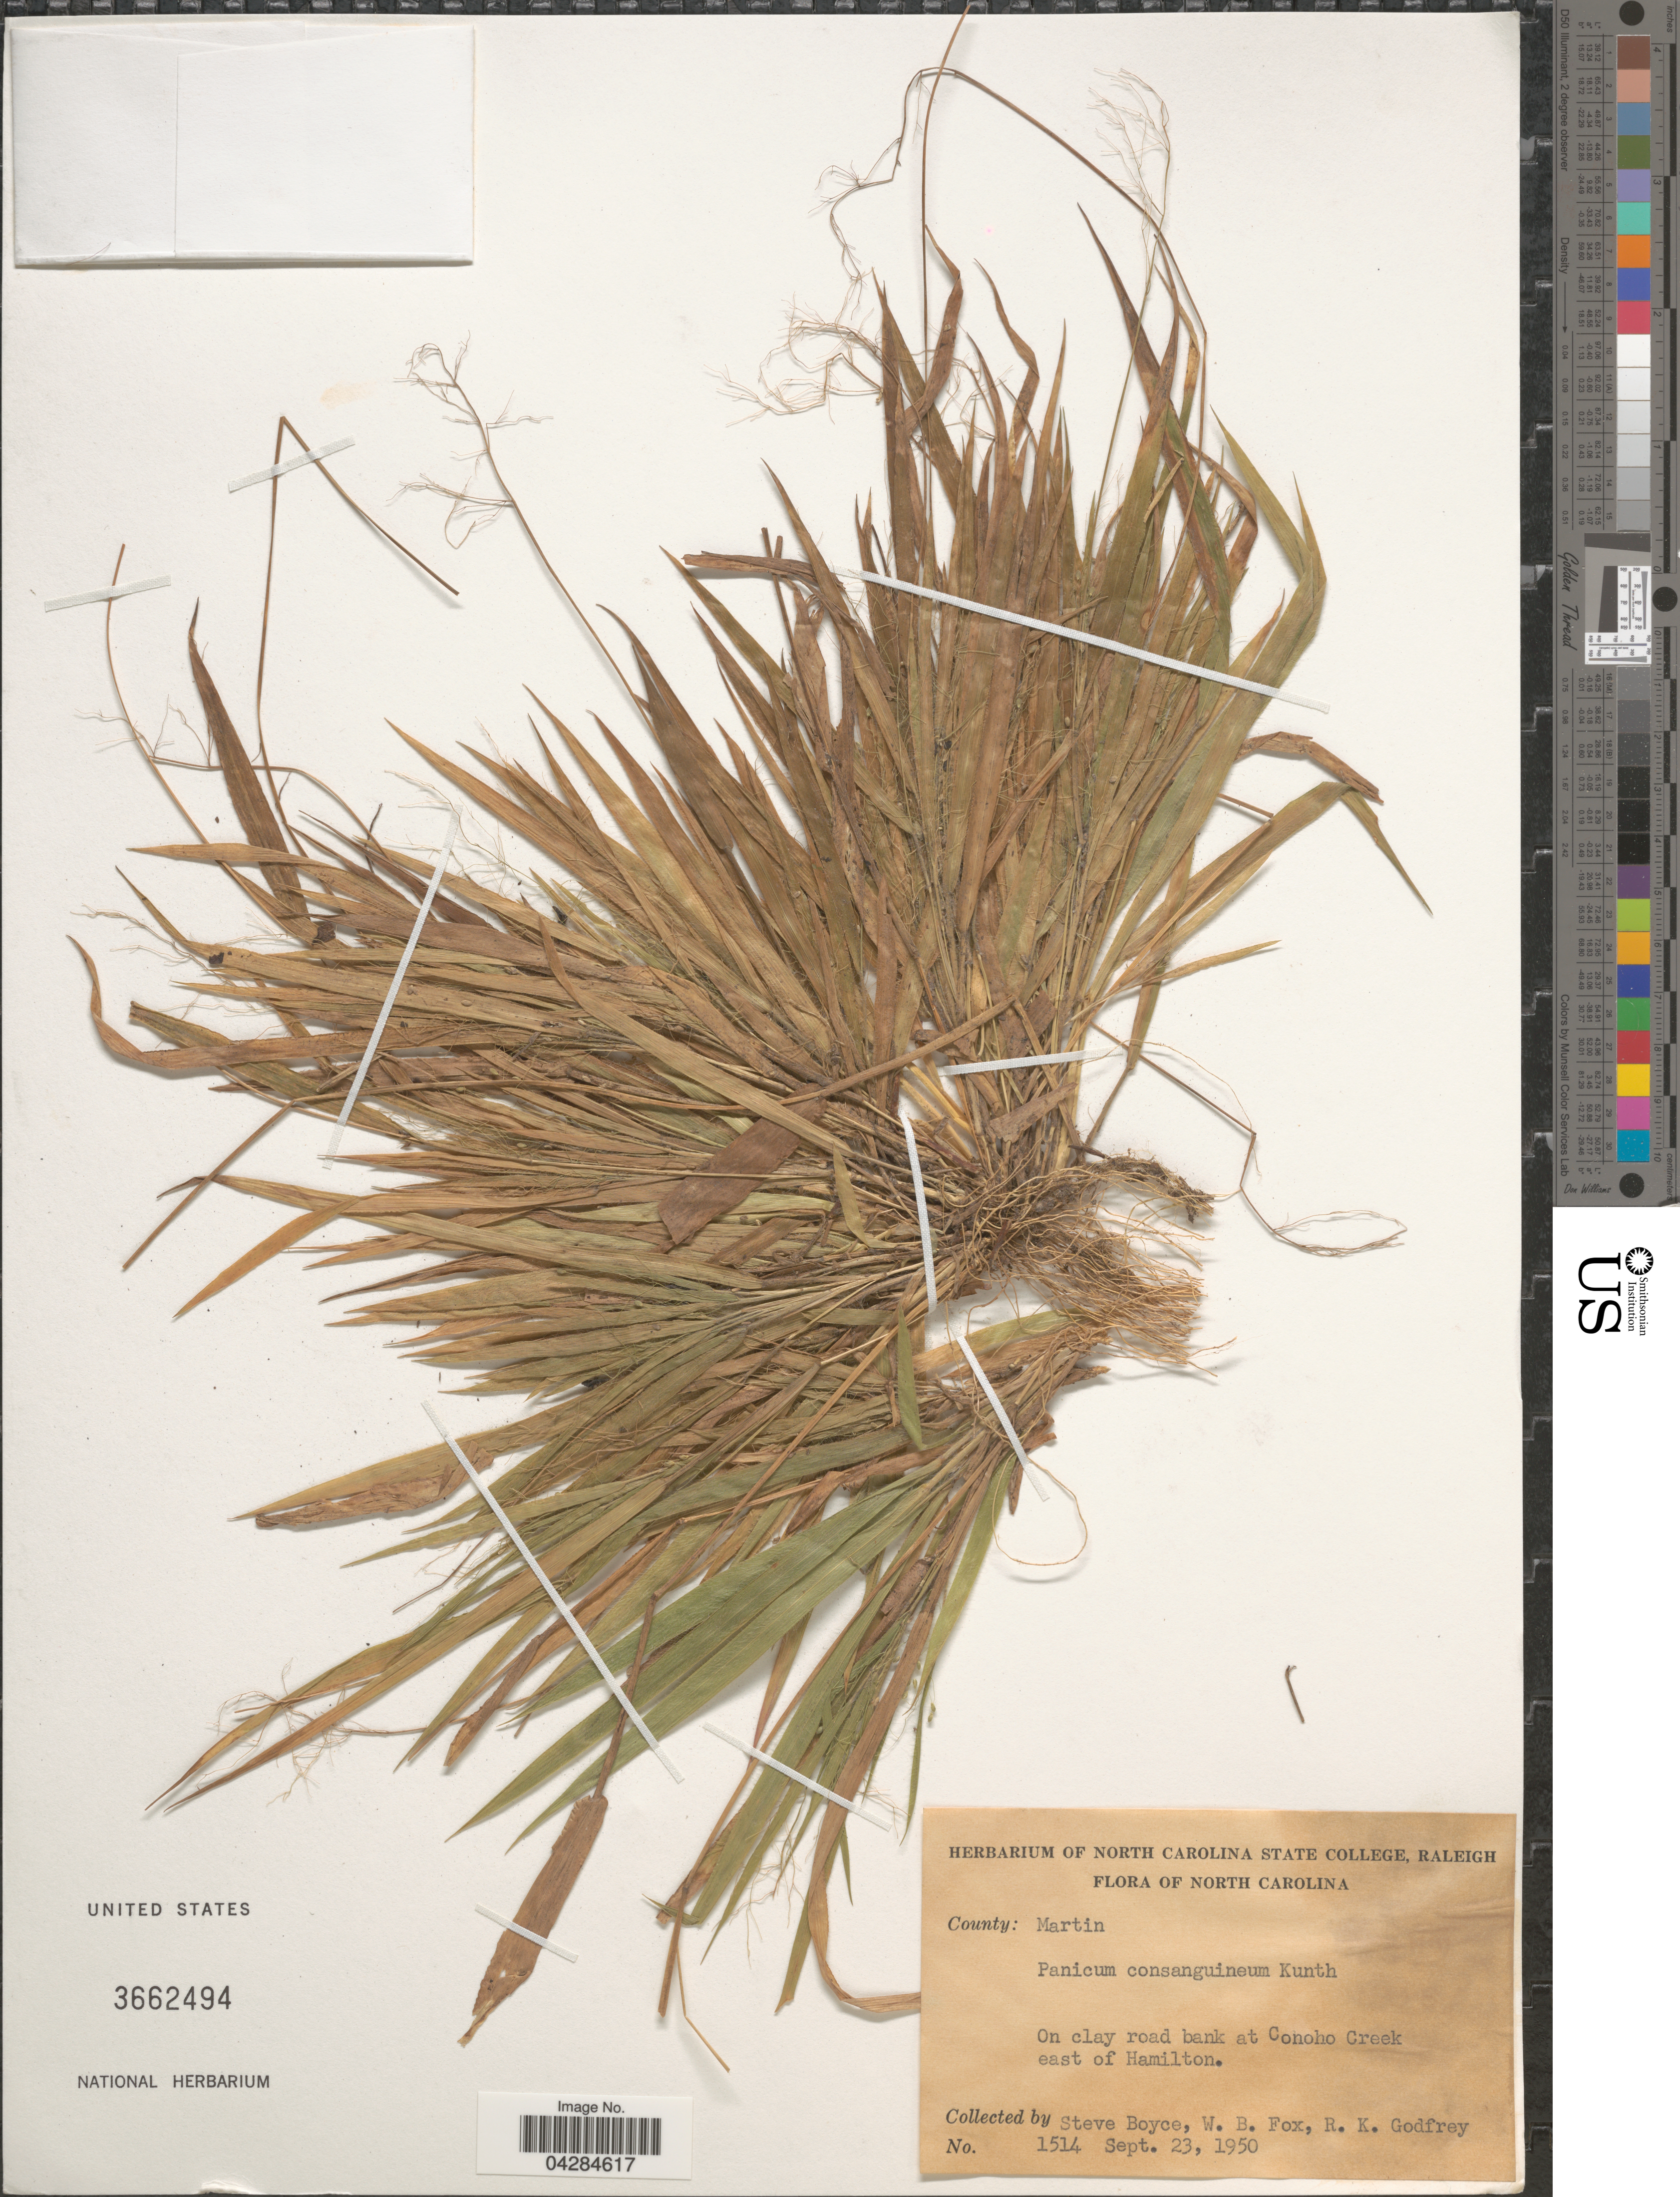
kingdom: Plantae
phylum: Tracheophyta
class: Liliopsida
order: Poales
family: Poaceae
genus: Dichanthelium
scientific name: Dichanthelium ovale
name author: (Elliott) Gould & C.A. Clark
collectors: S. Boyce, W. B. Fox & R. K. Godfrey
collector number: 1514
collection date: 1950-09-23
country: United States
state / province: North Carolina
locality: County: Martin. On clay road bank at Conoho Creek east of Hamilton.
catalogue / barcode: US 3662494